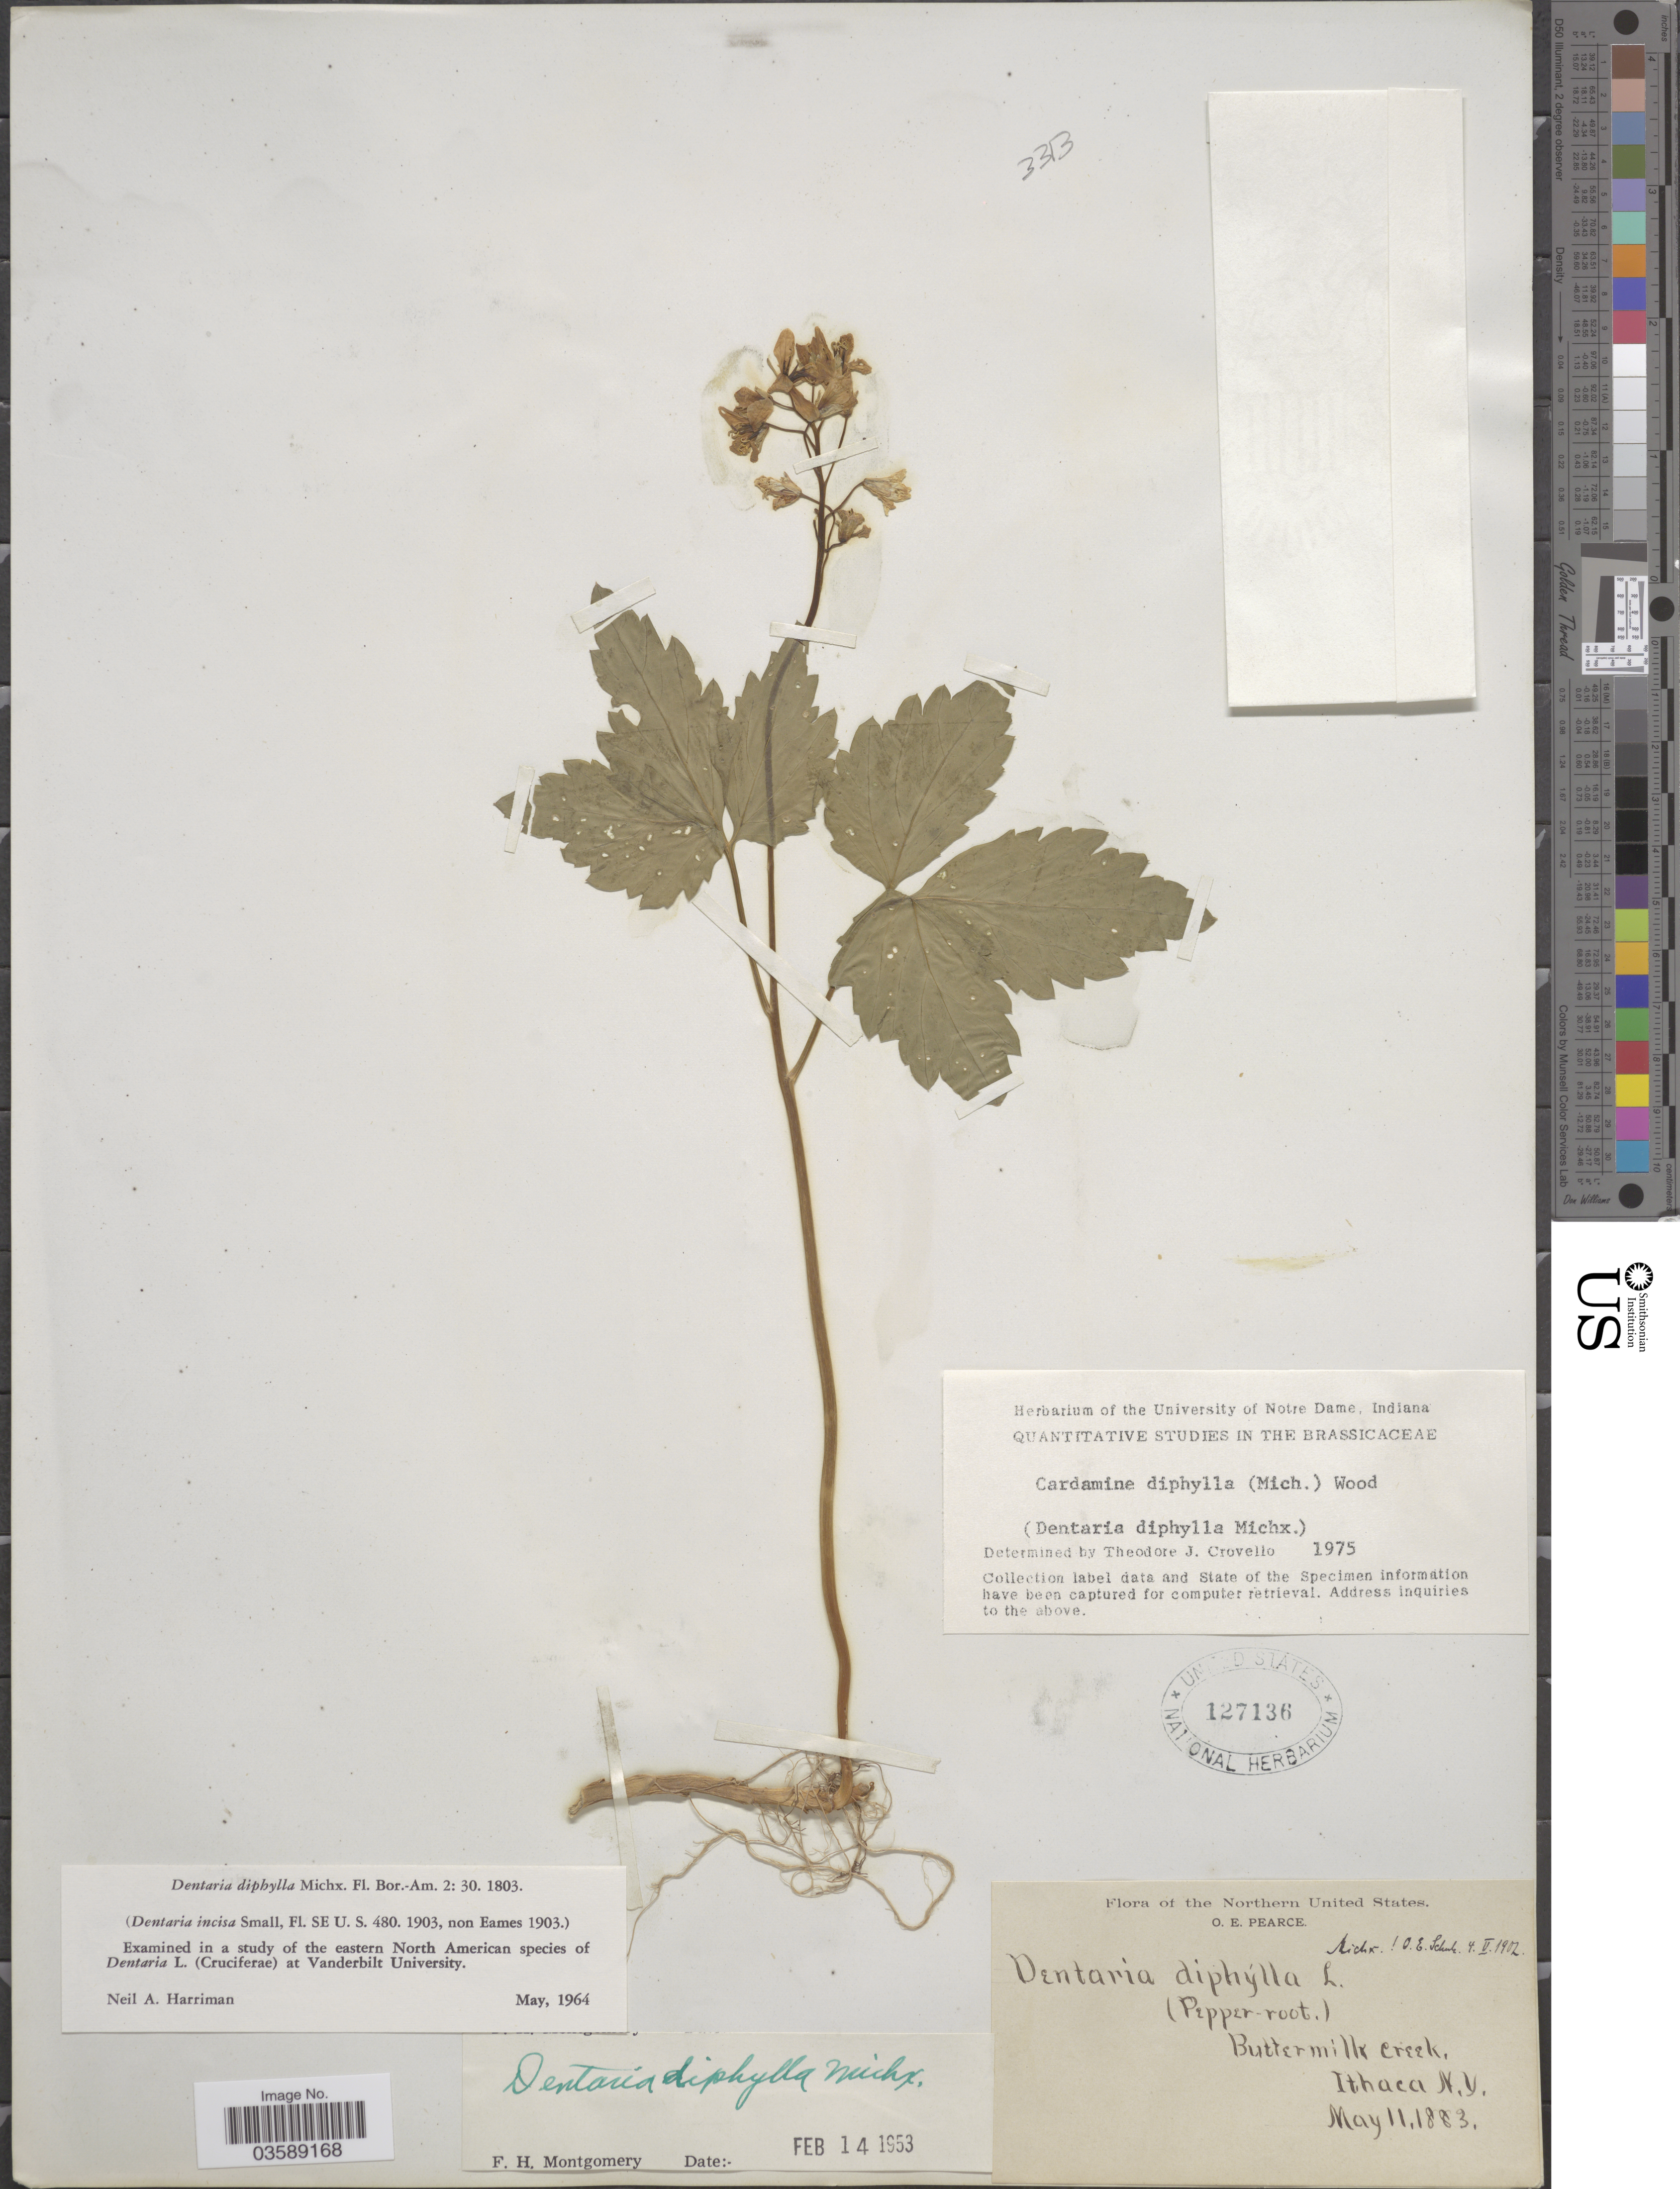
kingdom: Plantae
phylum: Tracheophyta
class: Magnoliopsida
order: Brassicales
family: Brassicaceae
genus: Cardamine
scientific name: Cardamine diphylla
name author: (Michx.) Alph. Wood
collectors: O. E. Pearce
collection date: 1883-05-11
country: United States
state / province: New York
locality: Northern United States. Buttermilk Creek, Ithaca.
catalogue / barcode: US 127136